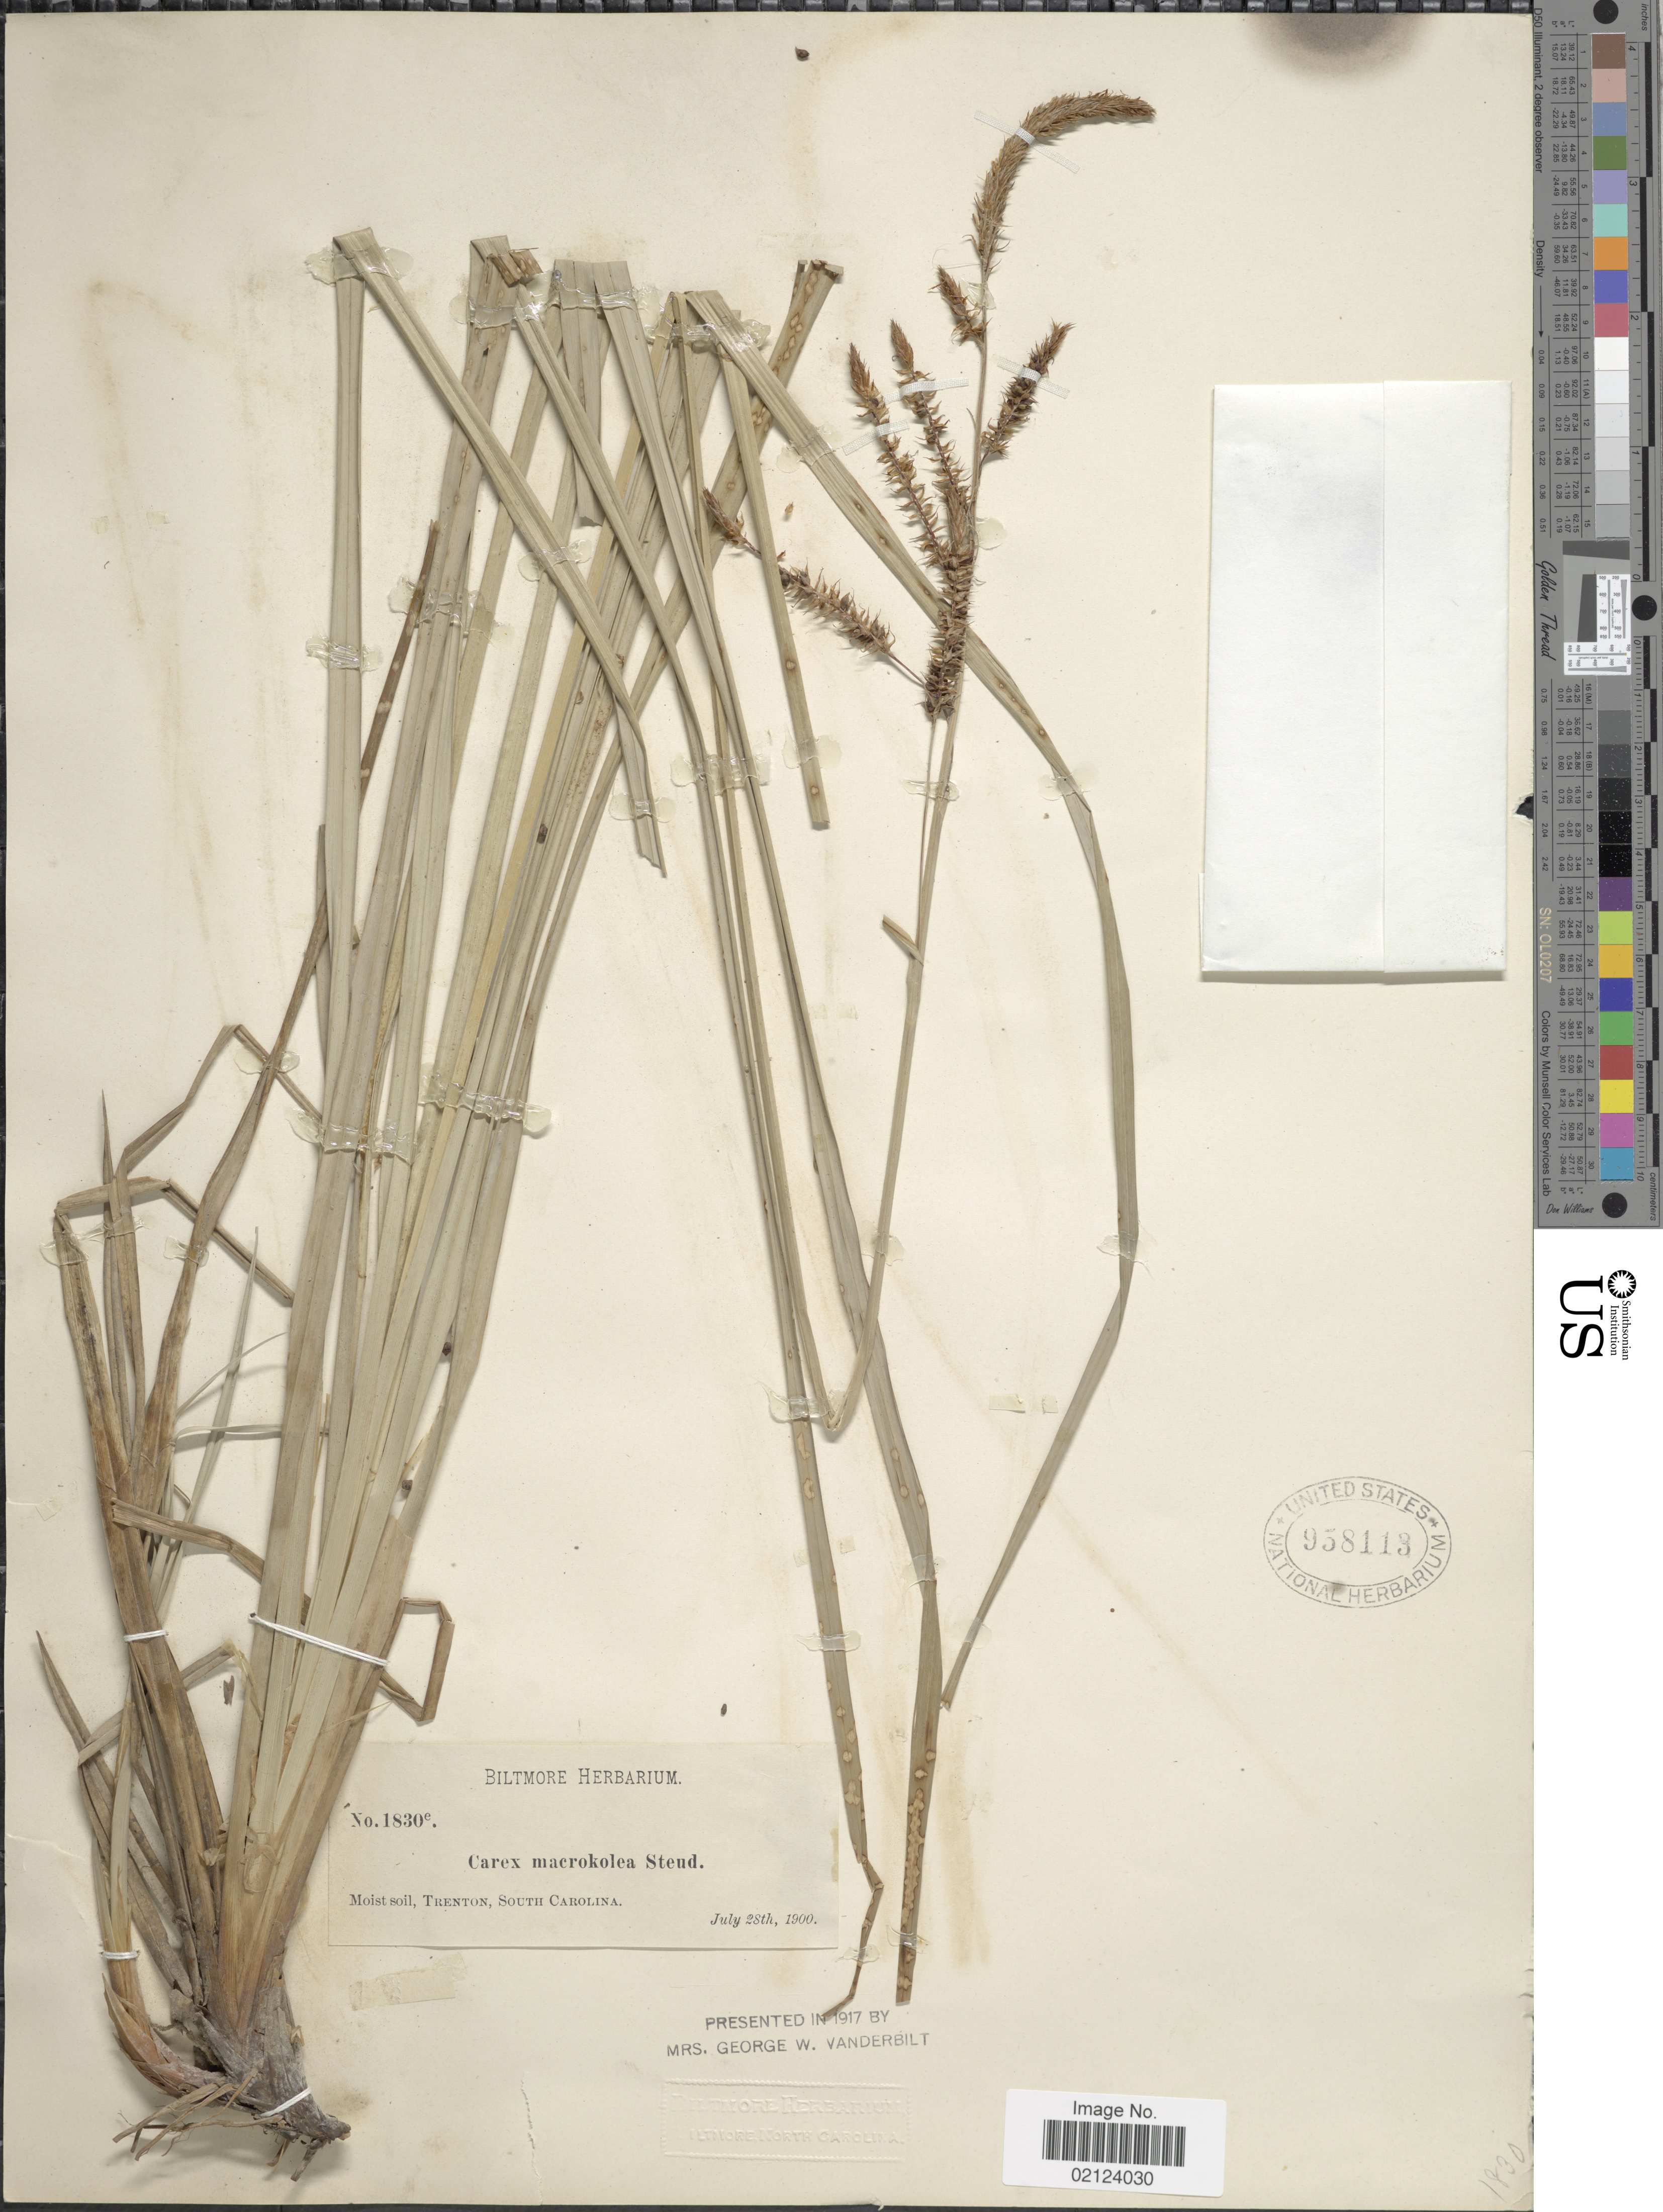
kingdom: Plantae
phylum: Tracheophyta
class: Liliopsida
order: Poales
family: Cyperaceae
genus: Carex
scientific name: Carex verrucosa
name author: Muhl.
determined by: Strong, Mark T., (BOT), Smithsonian Institution - National Museum of Natural History (UNITED STATES)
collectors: ex herb. Biltmore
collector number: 1830E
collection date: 1900-07-28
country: United States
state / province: South Carolina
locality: Trenton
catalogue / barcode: US 958113